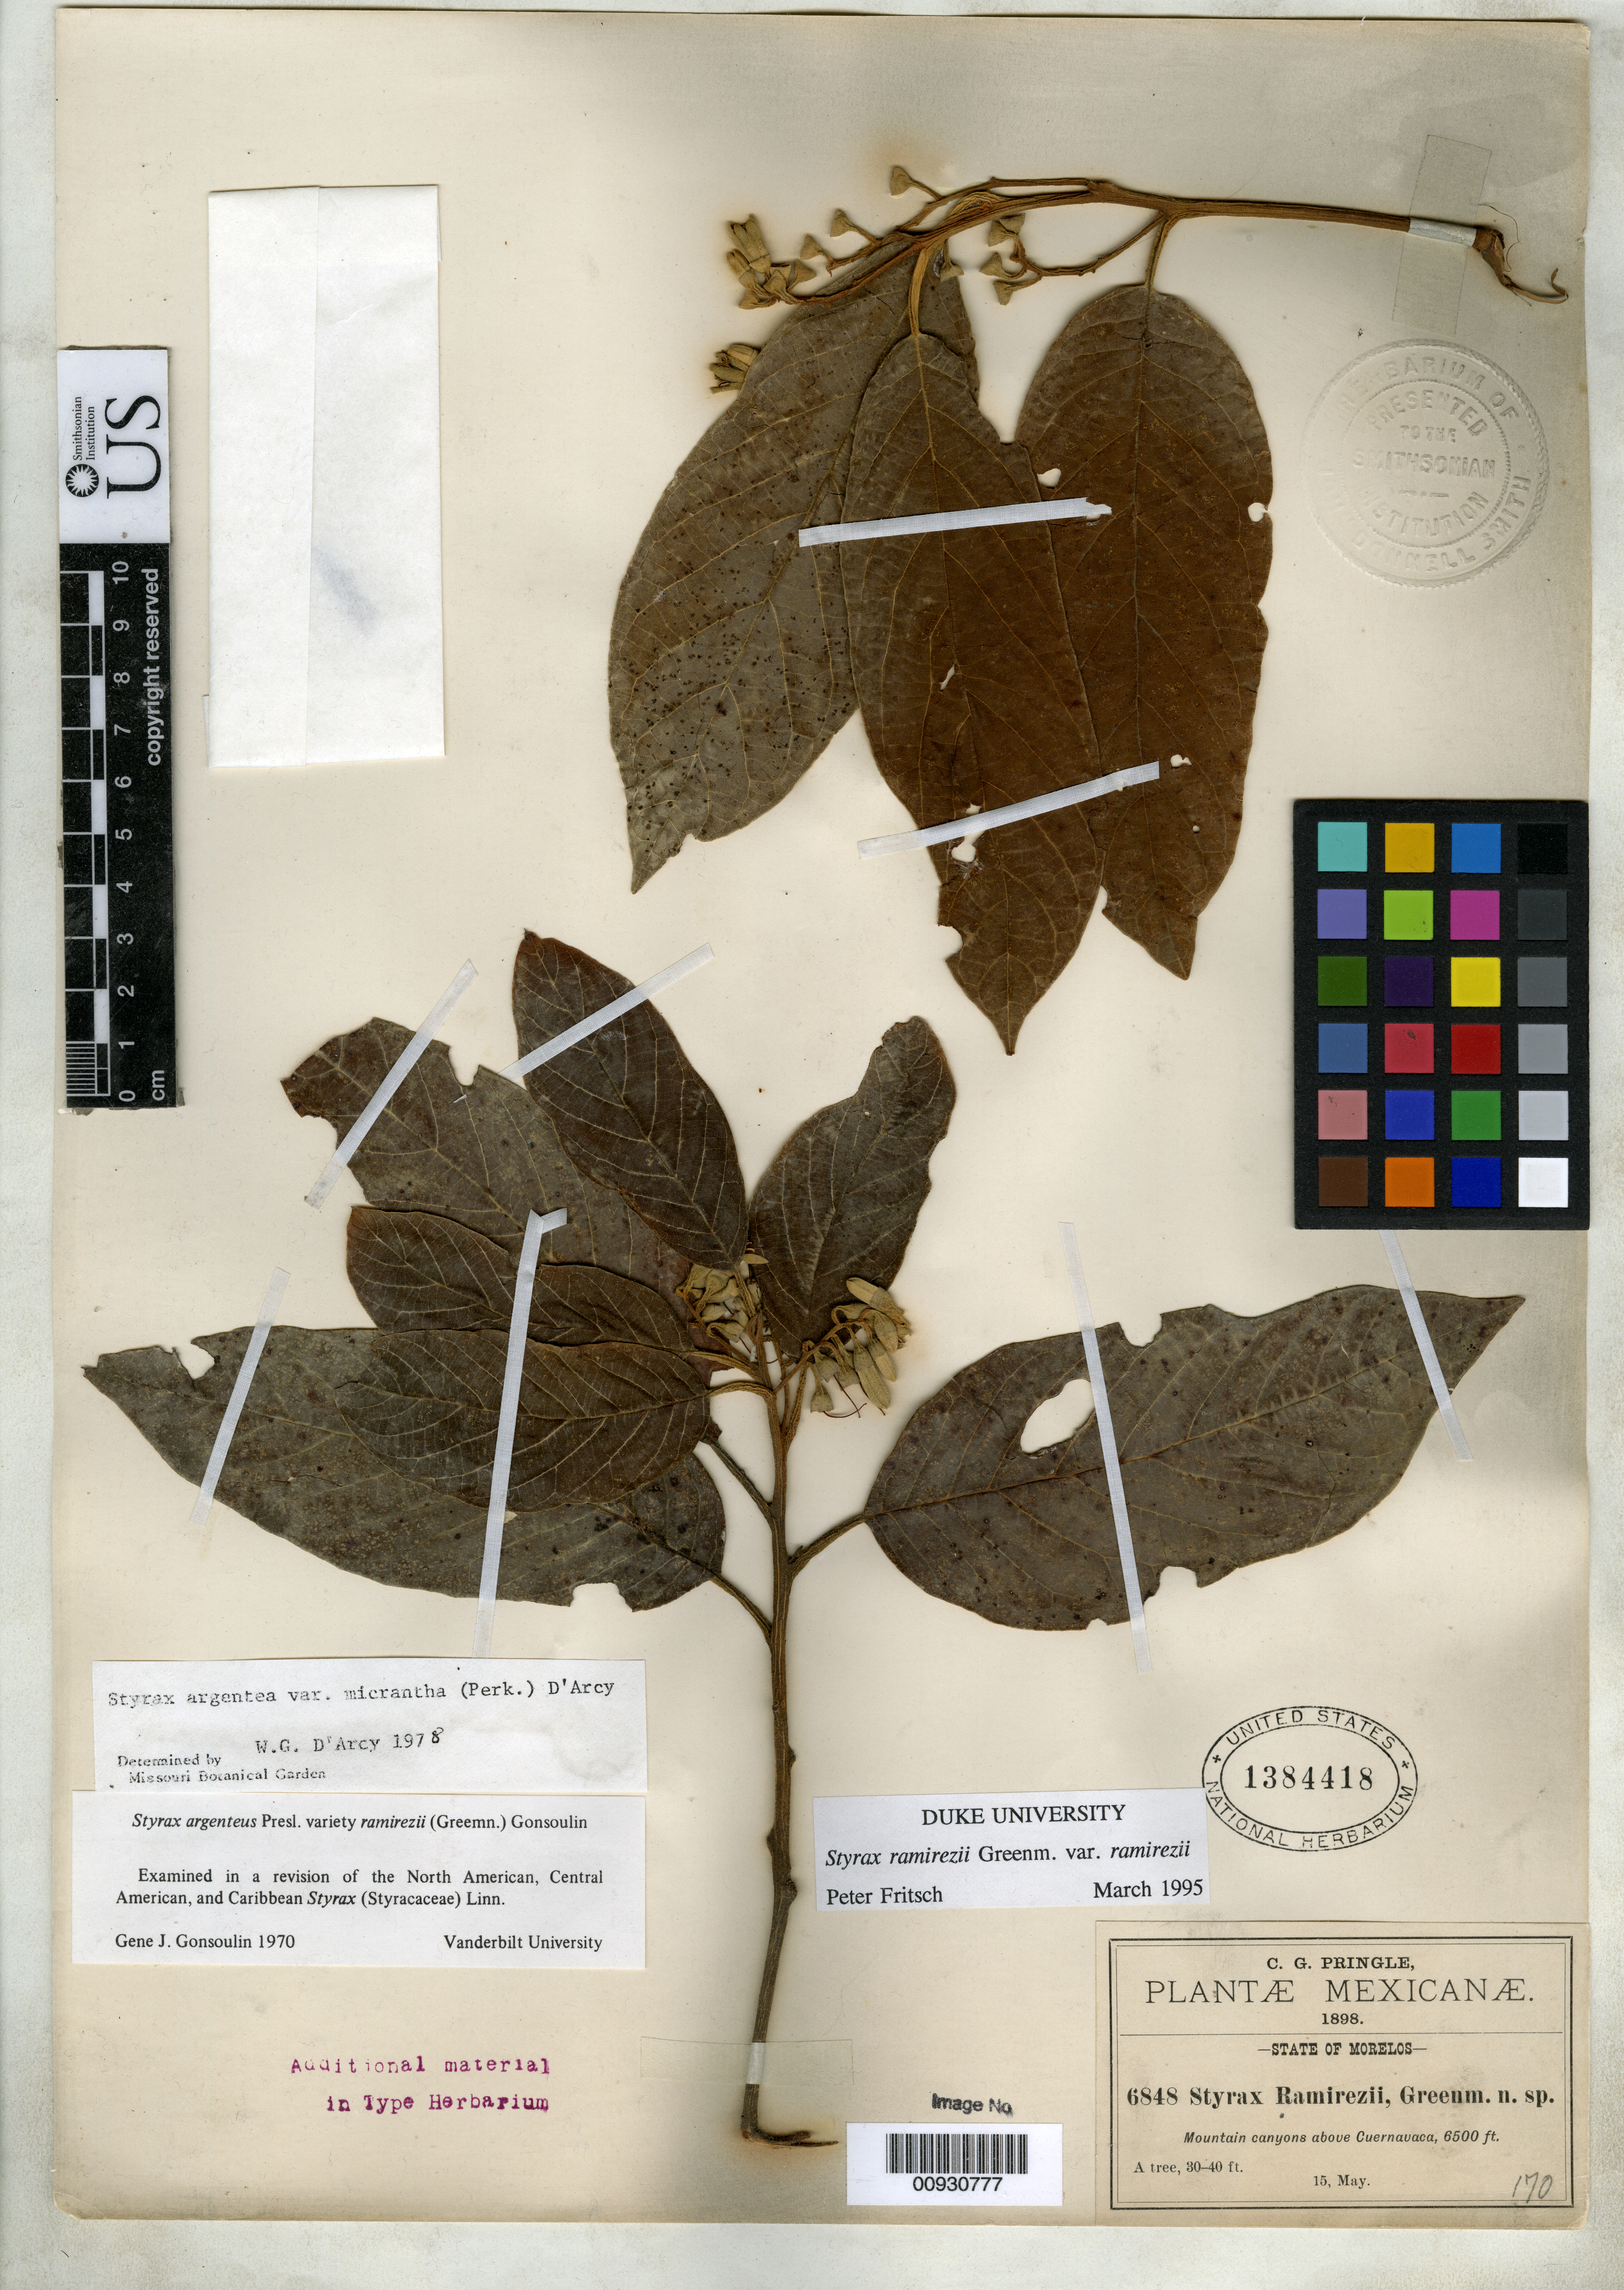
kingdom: Plantae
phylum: Tracheophyta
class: Magnoliopsida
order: Ericales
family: Styracaceae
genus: Styrax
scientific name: Styrax ramirezii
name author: Greenm.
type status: Isotype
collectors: C. G. Pringle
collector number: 6848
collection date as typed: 15 May 1898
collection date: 1898-05-15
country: Mexico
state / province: Morelos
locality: Mountain canyons above Cuernavaca.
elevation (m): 1981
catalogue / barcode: US 1384418